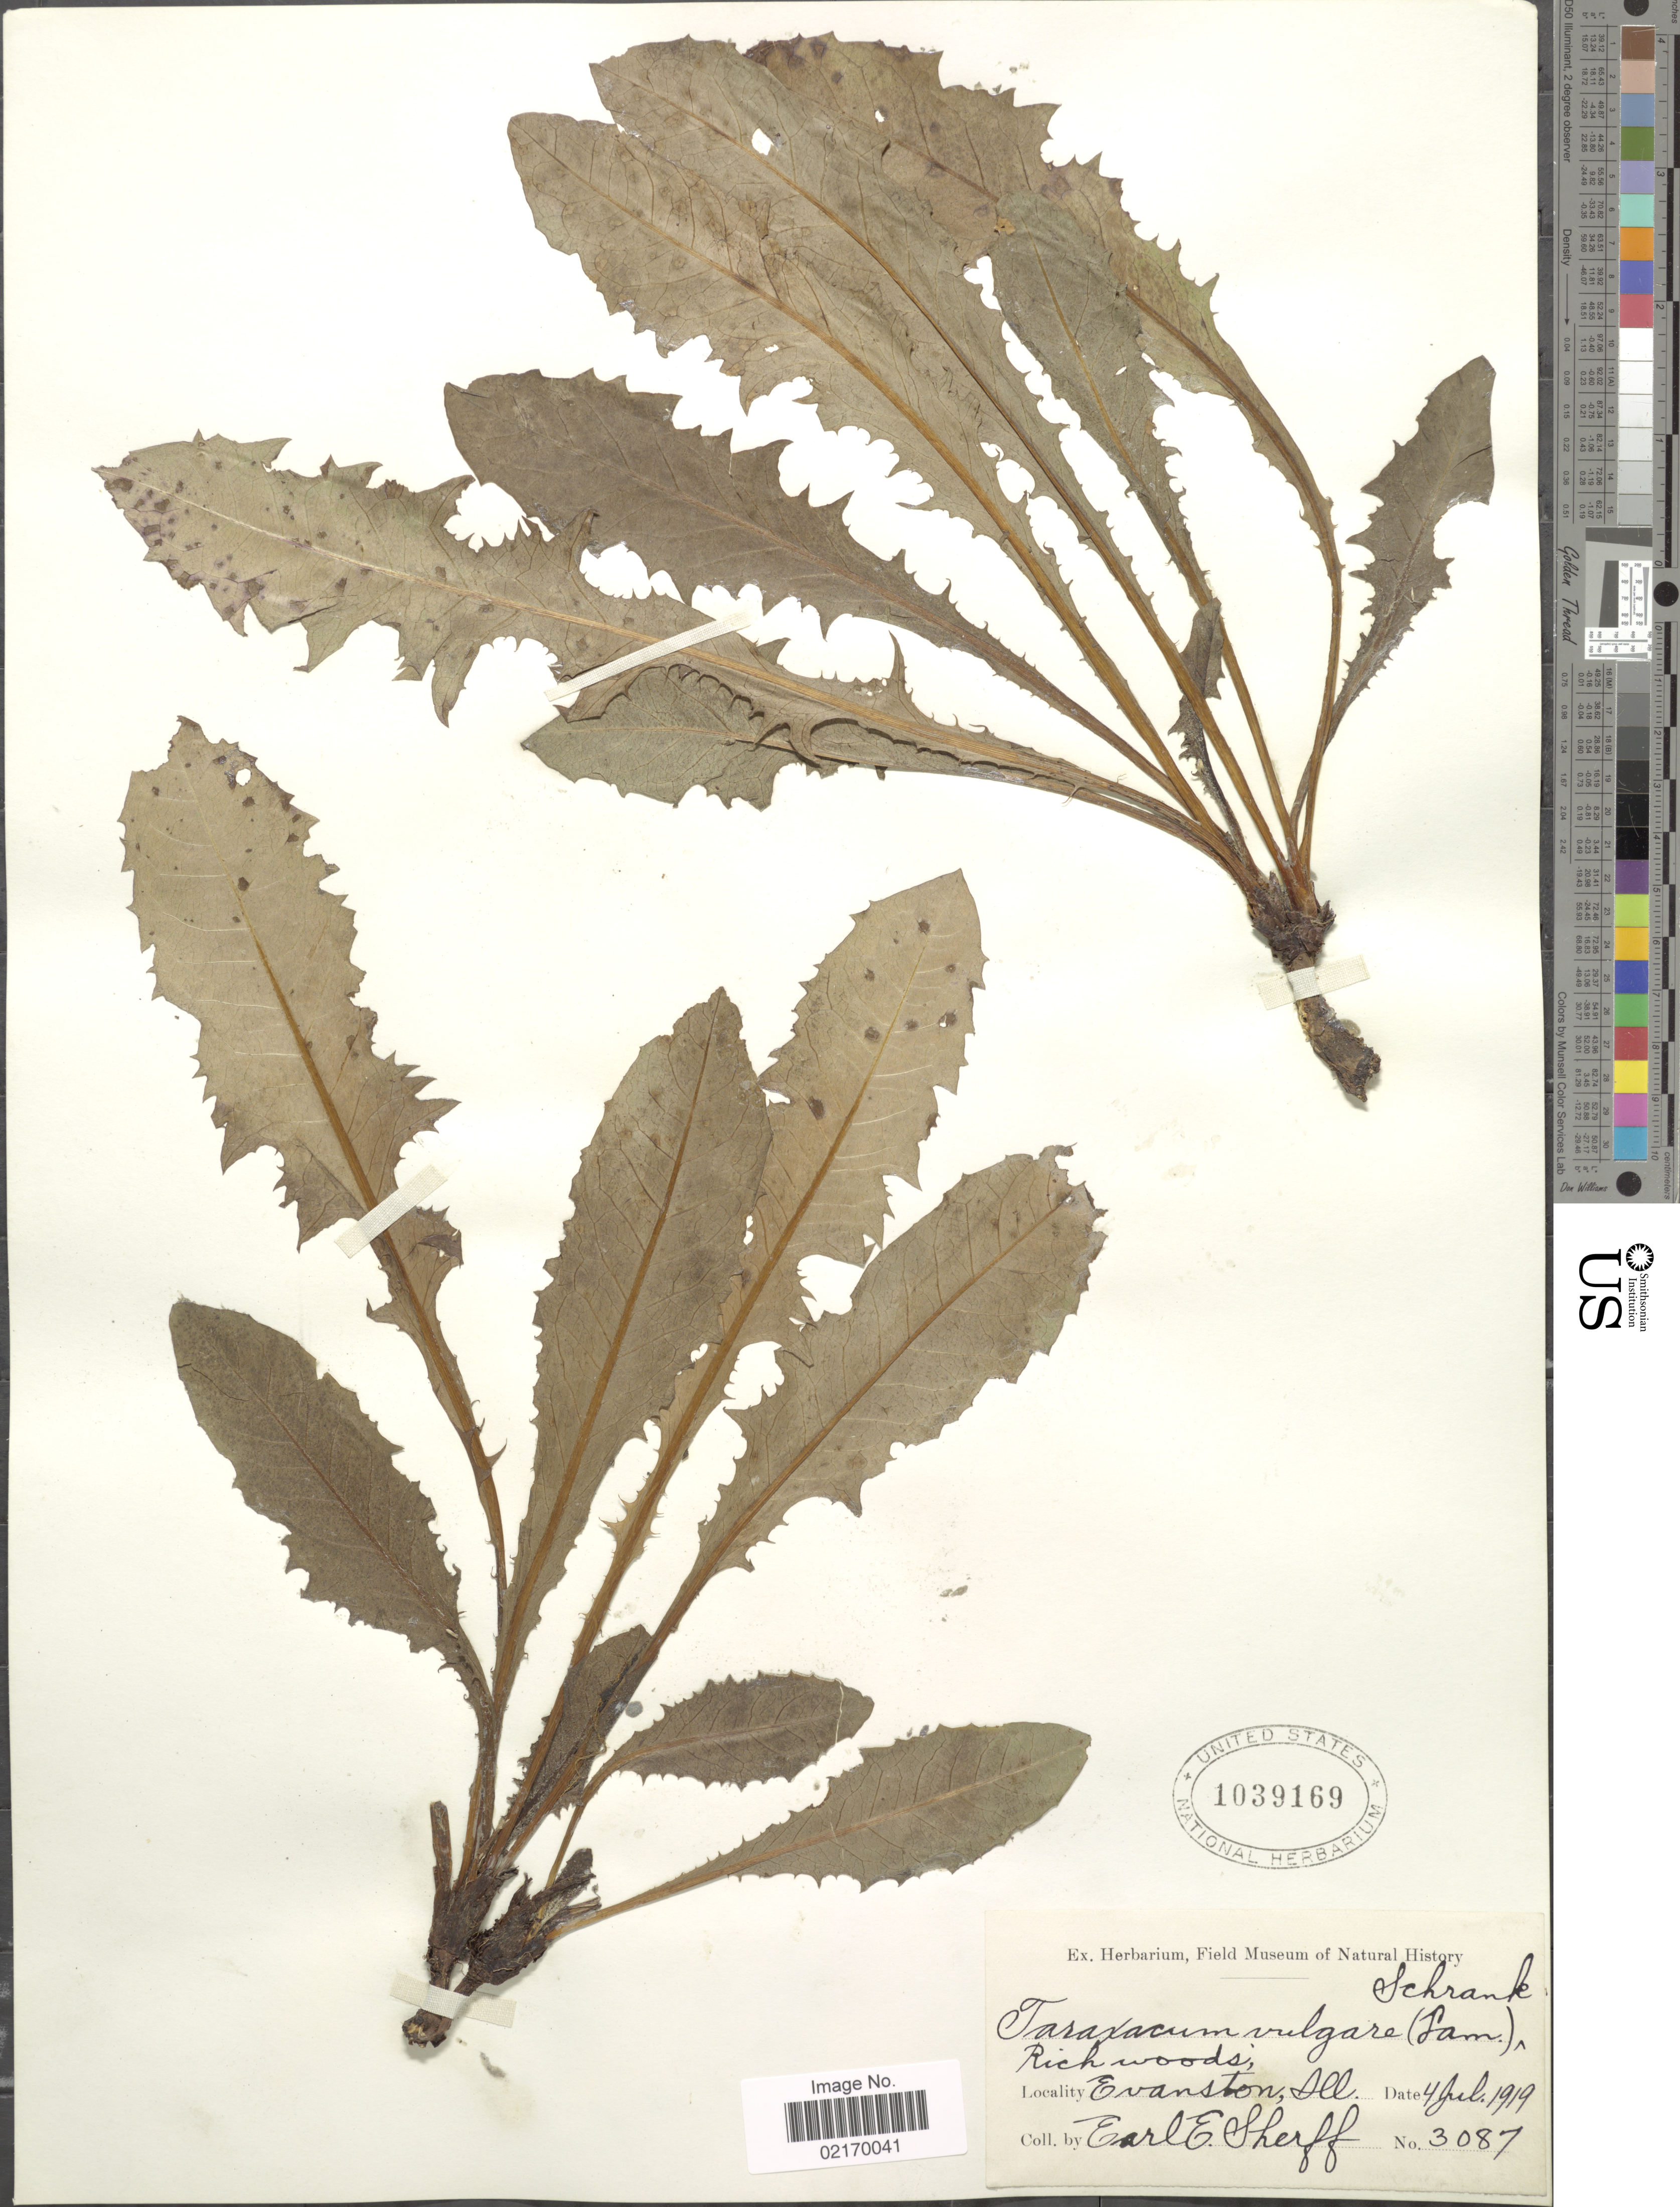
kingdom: Plantae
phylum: Tracheophyta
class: Magnoliopsida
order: Asterales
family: Asteraceae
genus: Taraxacum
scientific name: Taraxacum officinale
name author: G.H. Weber ex F.H. Wigg.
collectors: E. E. Sherff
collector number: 3087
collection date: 1919-07-04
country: United States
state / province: Illinois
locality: Rich woods, Evanston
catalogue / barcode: US 1039169